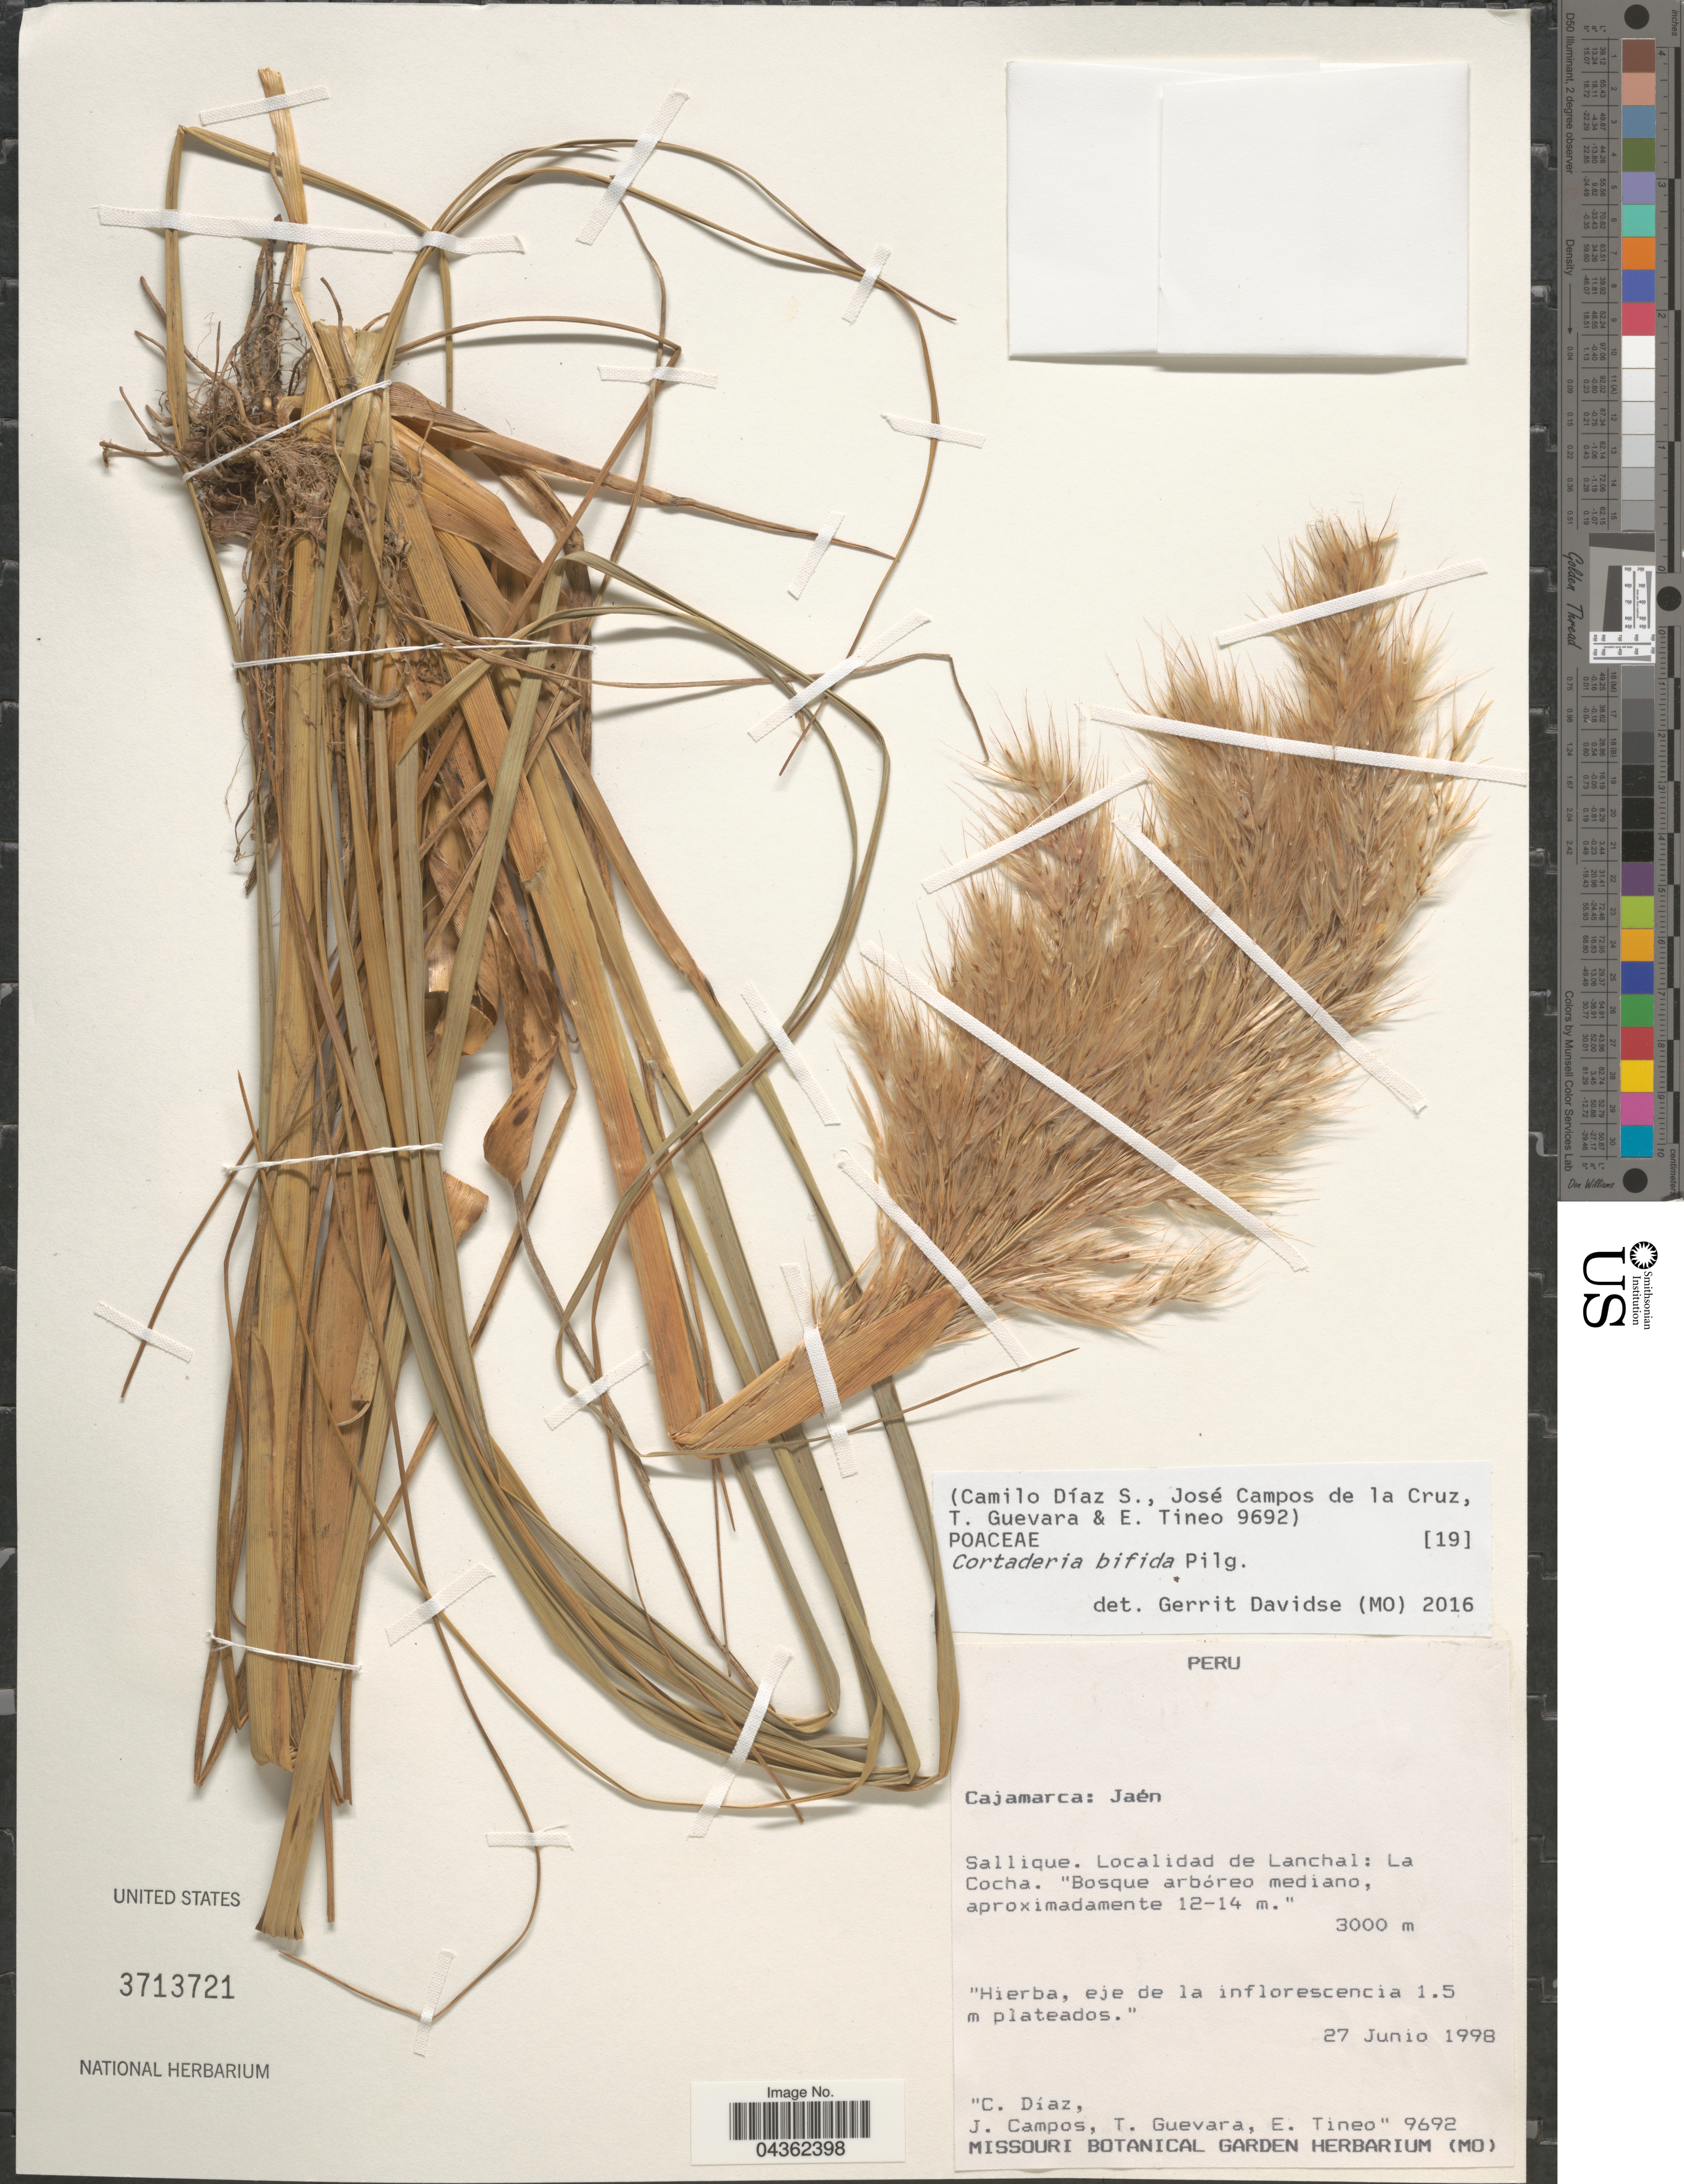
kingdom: Plantae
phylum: Tracheophyta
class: Liliopsida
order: Poales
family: Poaceae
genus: Cortaderia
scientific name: Cortaderia bifida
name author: Pilg.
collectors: C. Díaz, J. Campos, T. Guevara & E. Tineo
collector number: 9692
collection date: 1998-06-27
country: Peru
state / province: Cajamarca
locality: Jaén. Sallique. Localidad de Lanchal: La Cocha.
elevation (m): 3000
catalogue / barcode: US 3713721